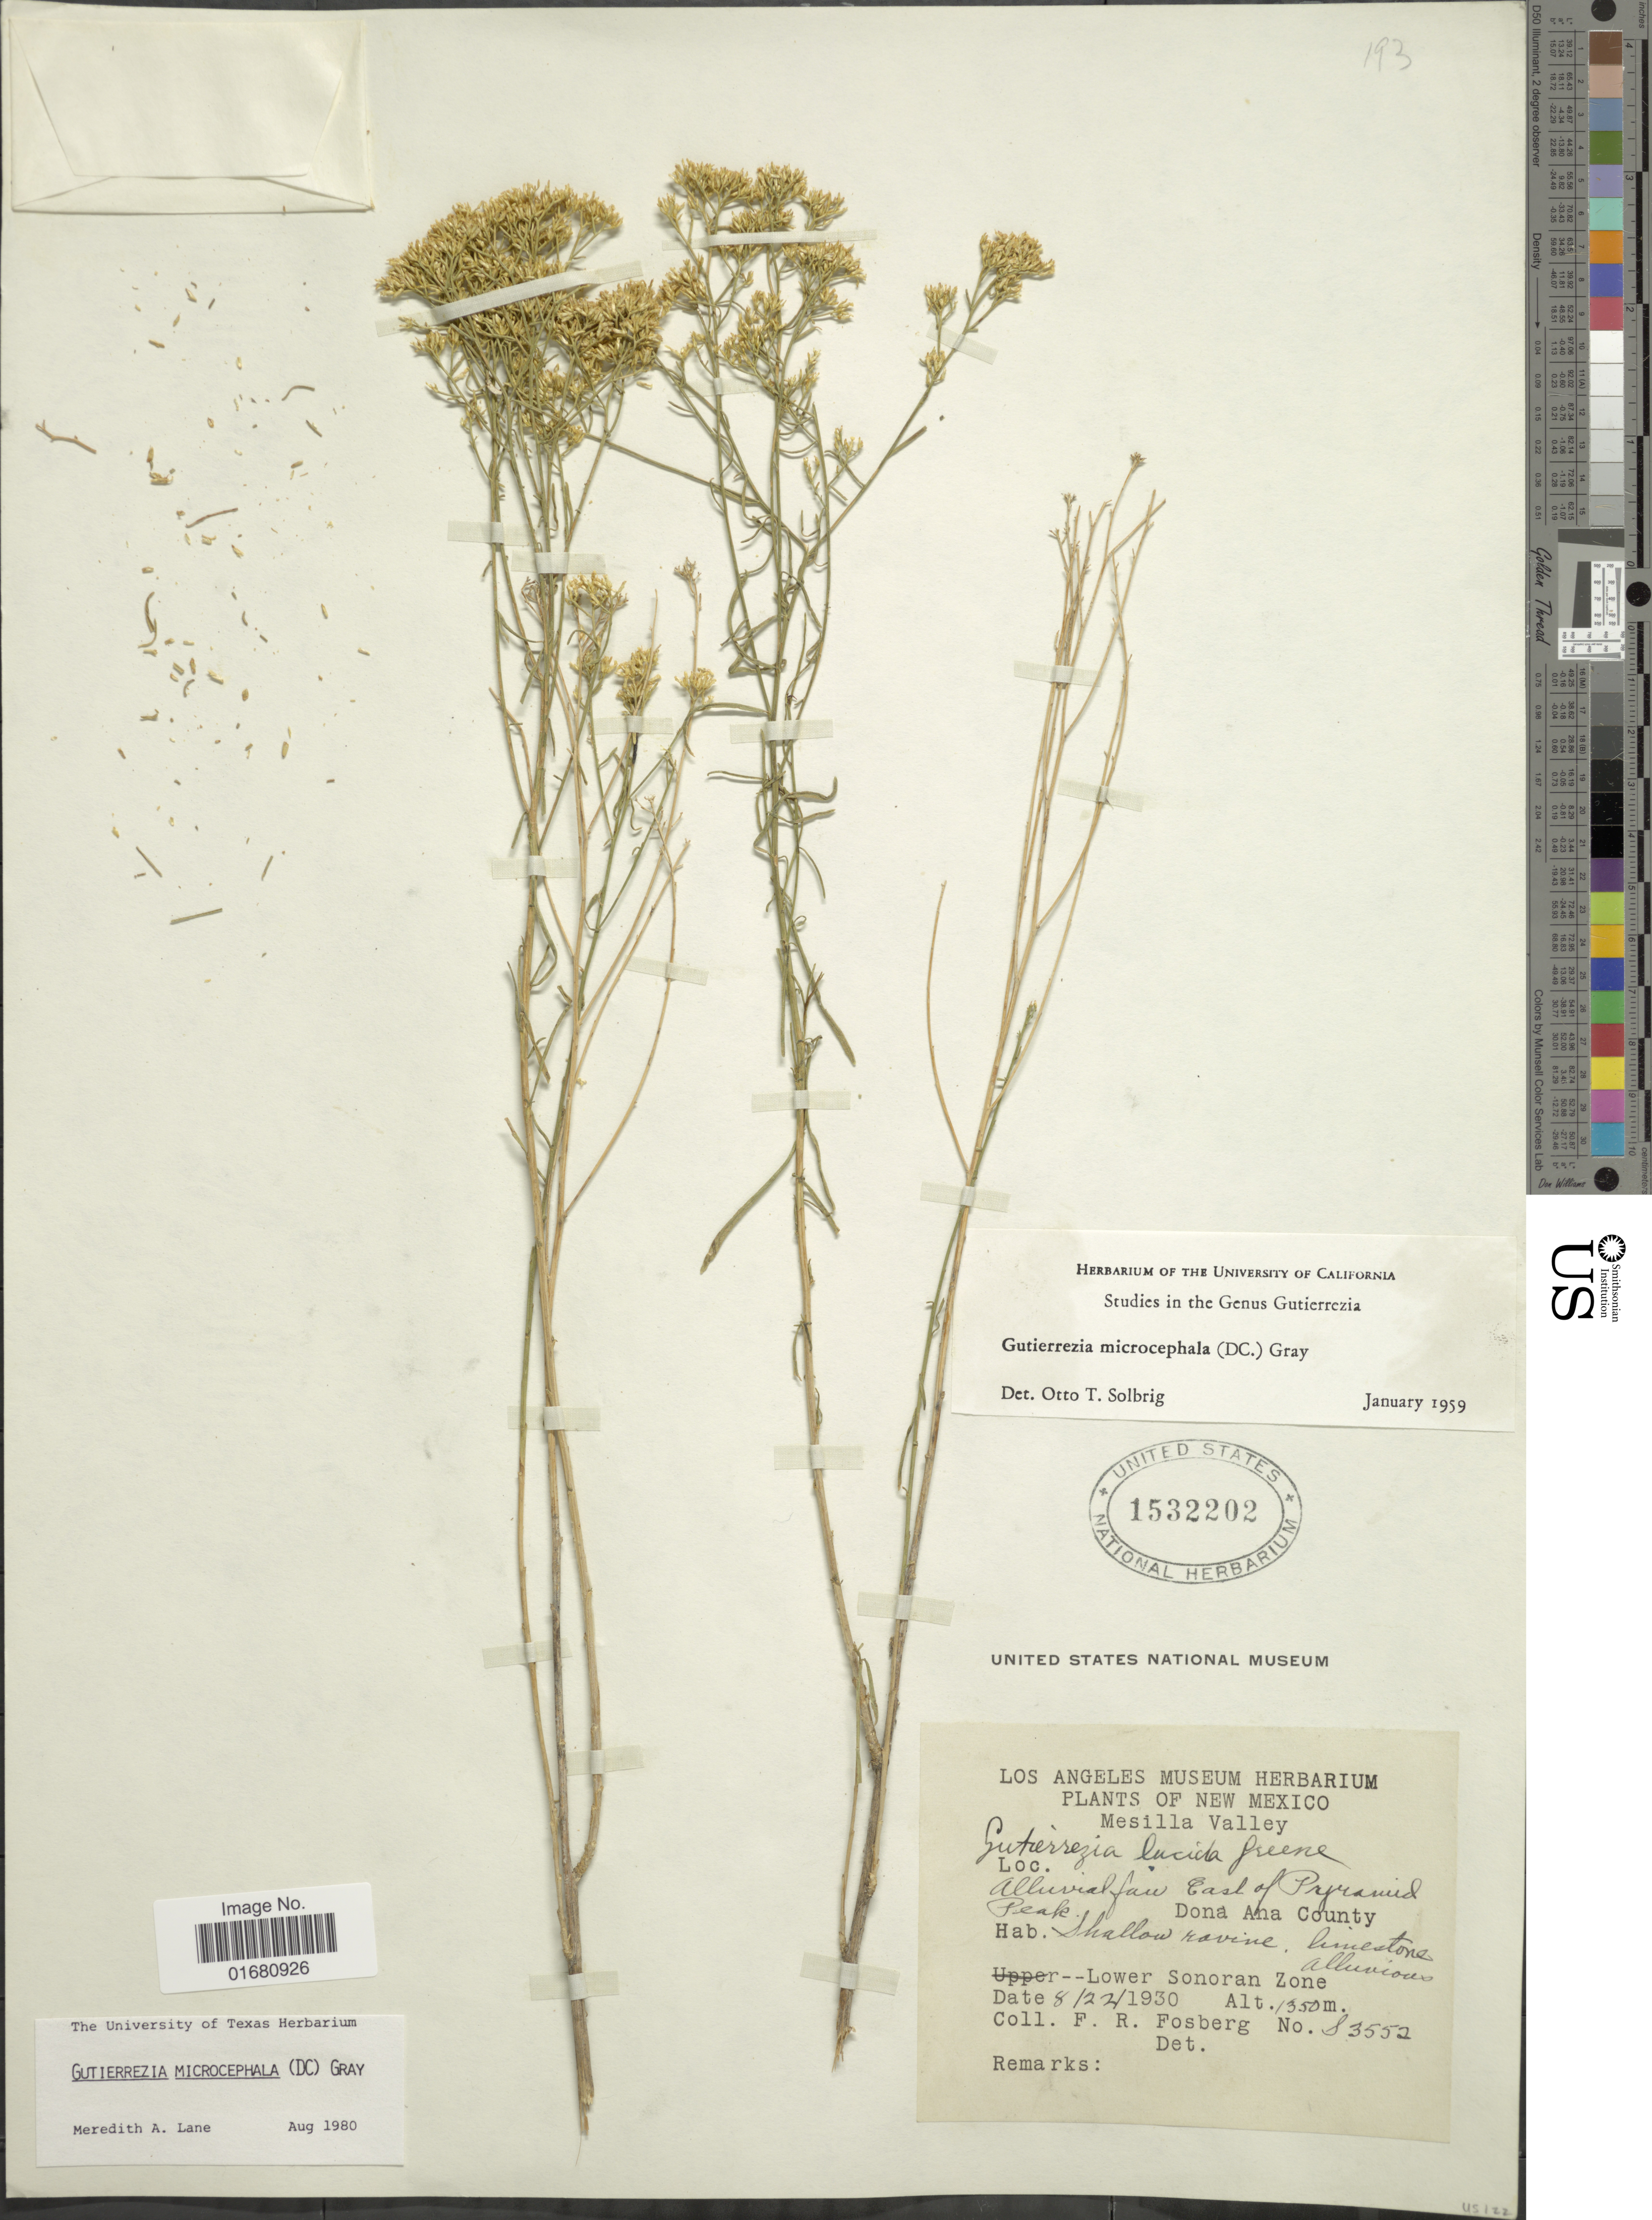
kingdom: Plantae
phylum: Tracheophyta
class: Magnoliopsida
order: Asterales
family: Asteraceae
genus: Gutierrezia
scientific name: Gutierrezia microcephala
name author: (DC.) A. Gray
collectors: F. R. Fosberg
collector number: S3552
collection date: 1930-08-22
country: United States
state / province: New Mexico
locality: Mesilla Valley, Alluvial fan East of Pryramid Peak, Dona Ana County, Lower Sonoran Zone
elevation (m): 1350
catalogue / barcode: US 1532202